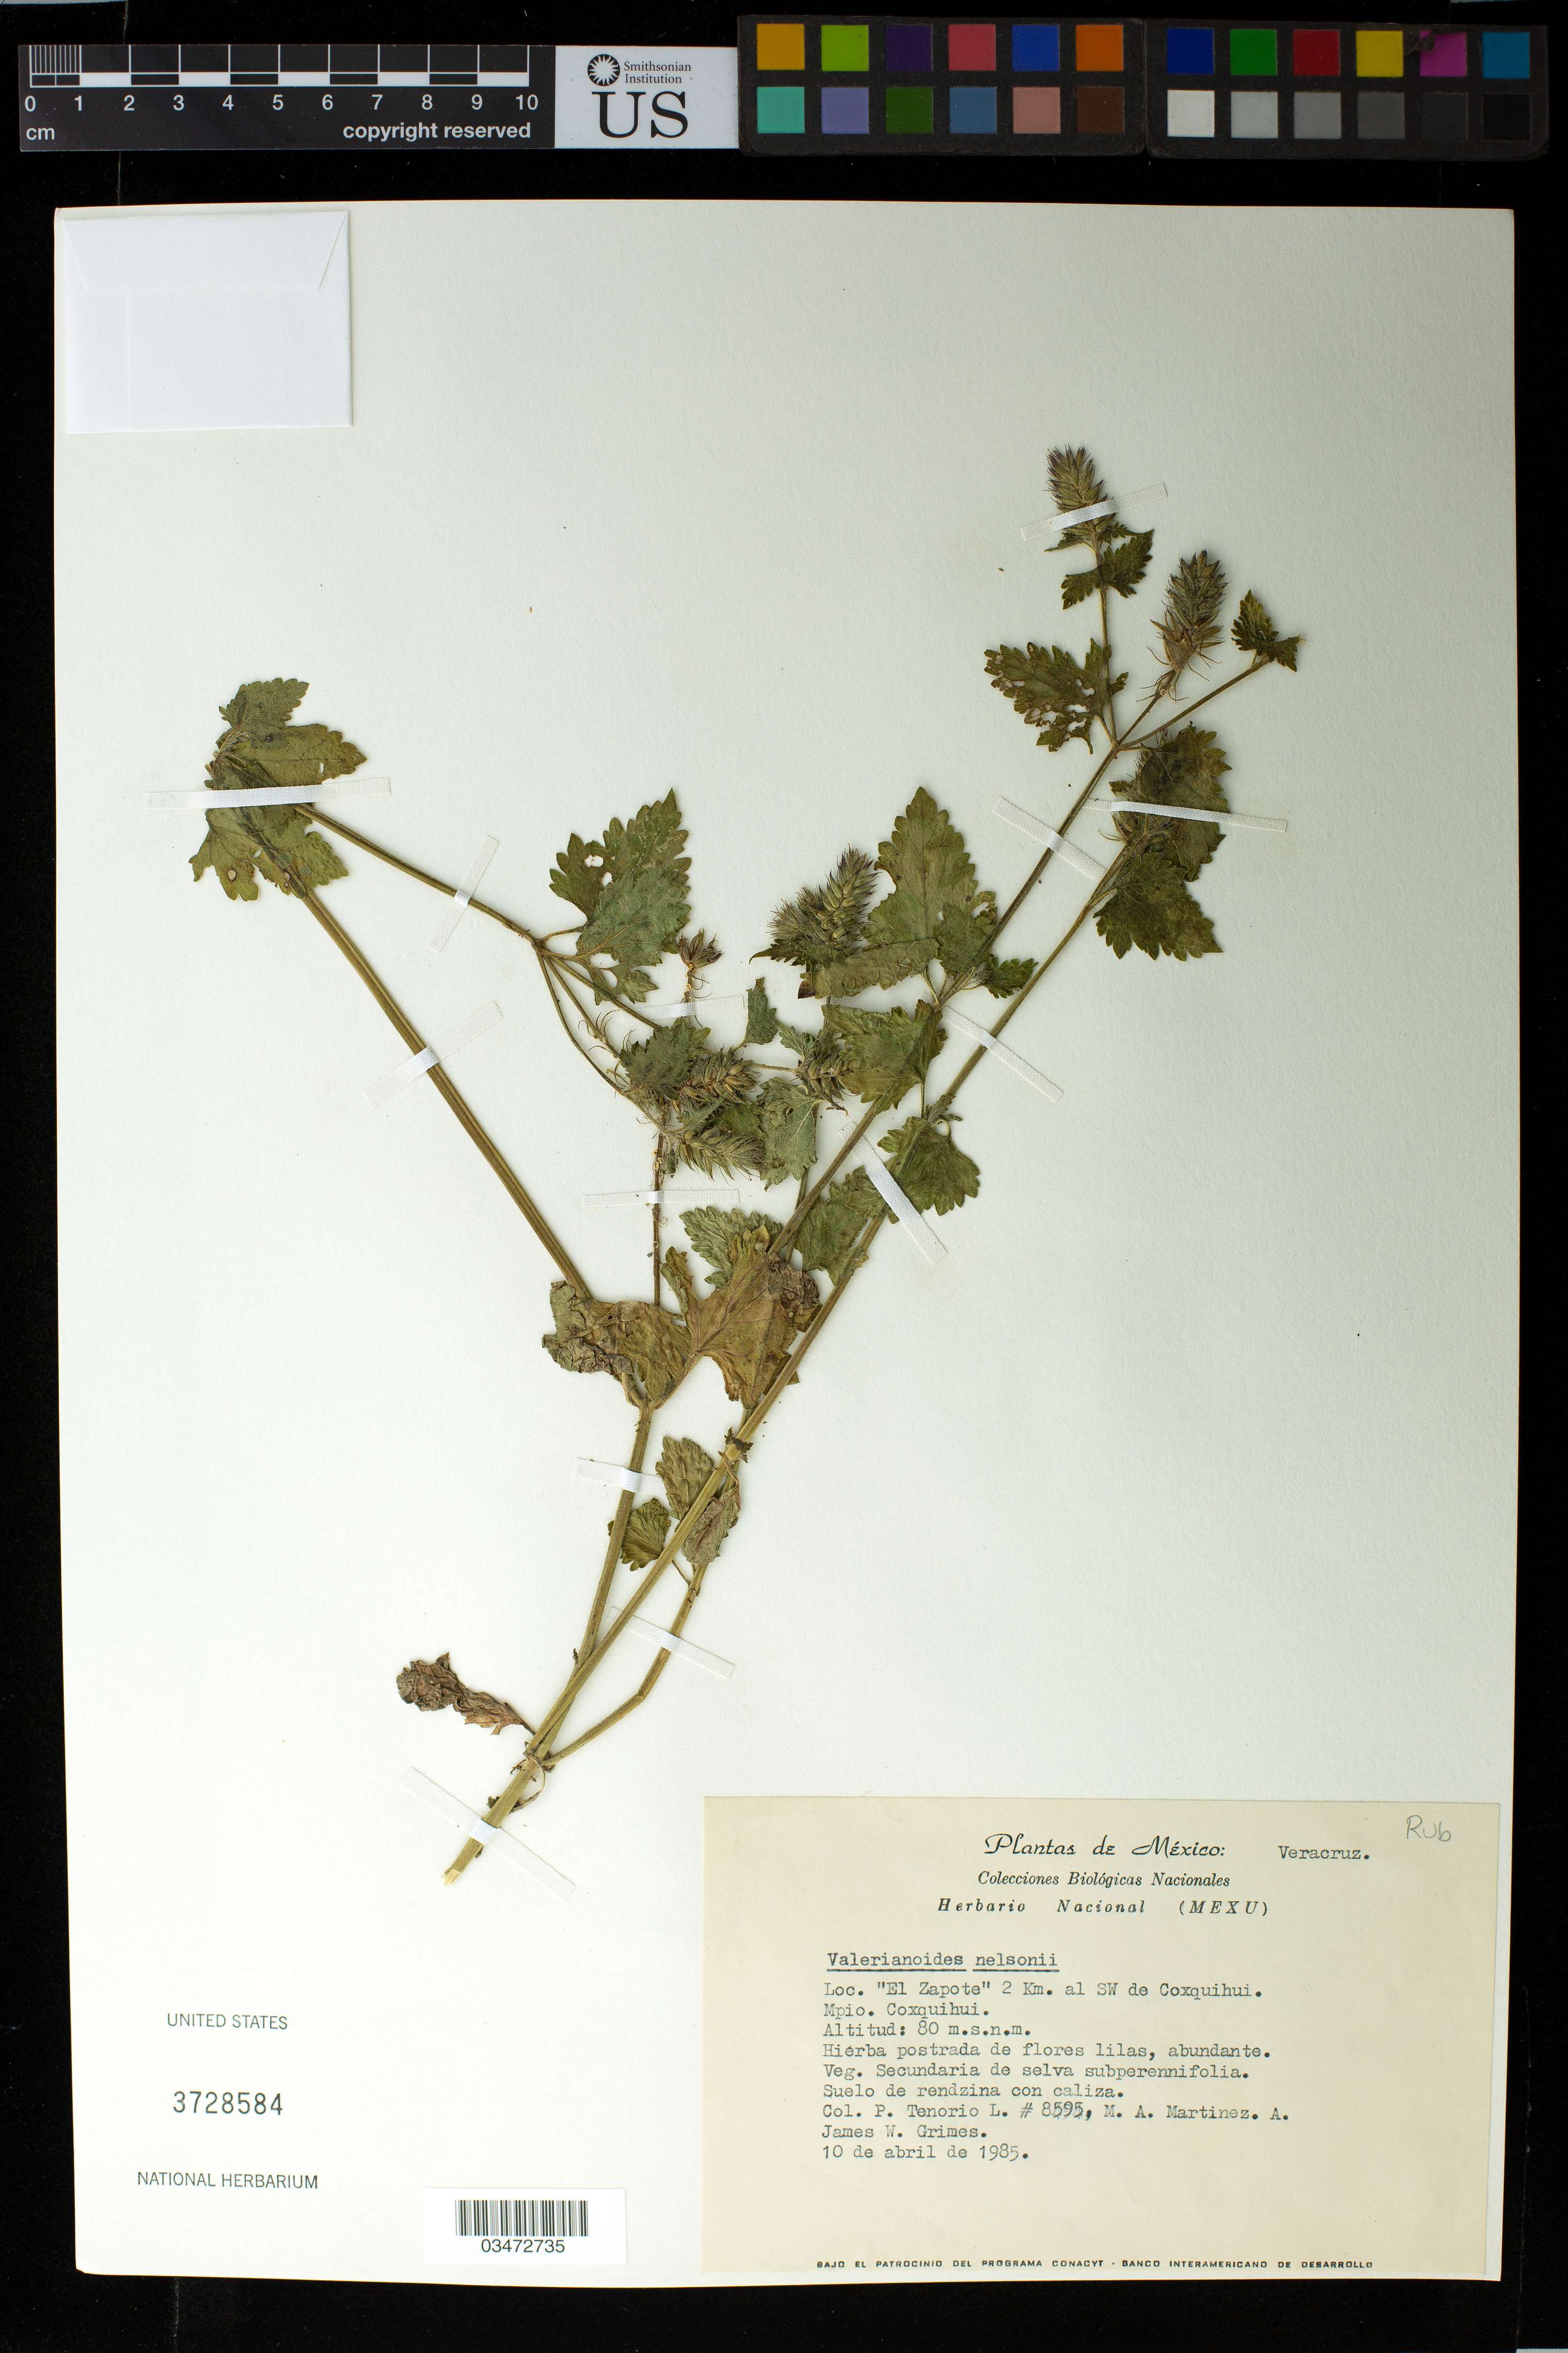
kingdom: Plantae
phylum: Tracheophyta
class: Magnoliopsida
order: Lamiales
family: Verbenaceae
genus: Verbena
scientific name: Verbena delticola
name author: Small ex Perry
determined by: Strong, Mark T., (BOT), Smithsonian Institution - National Museum of Natural History (UNITED STATES)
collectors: P. Tenorio L., M. Marinez A. & J. W. Grimes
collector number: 8595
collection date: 1985-04-10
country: Mexico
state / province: Veracruz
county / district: Coxquihui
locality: "El Zapote" 2 km. al SW de Coxquihui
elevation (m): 80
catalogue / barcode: US 3728584